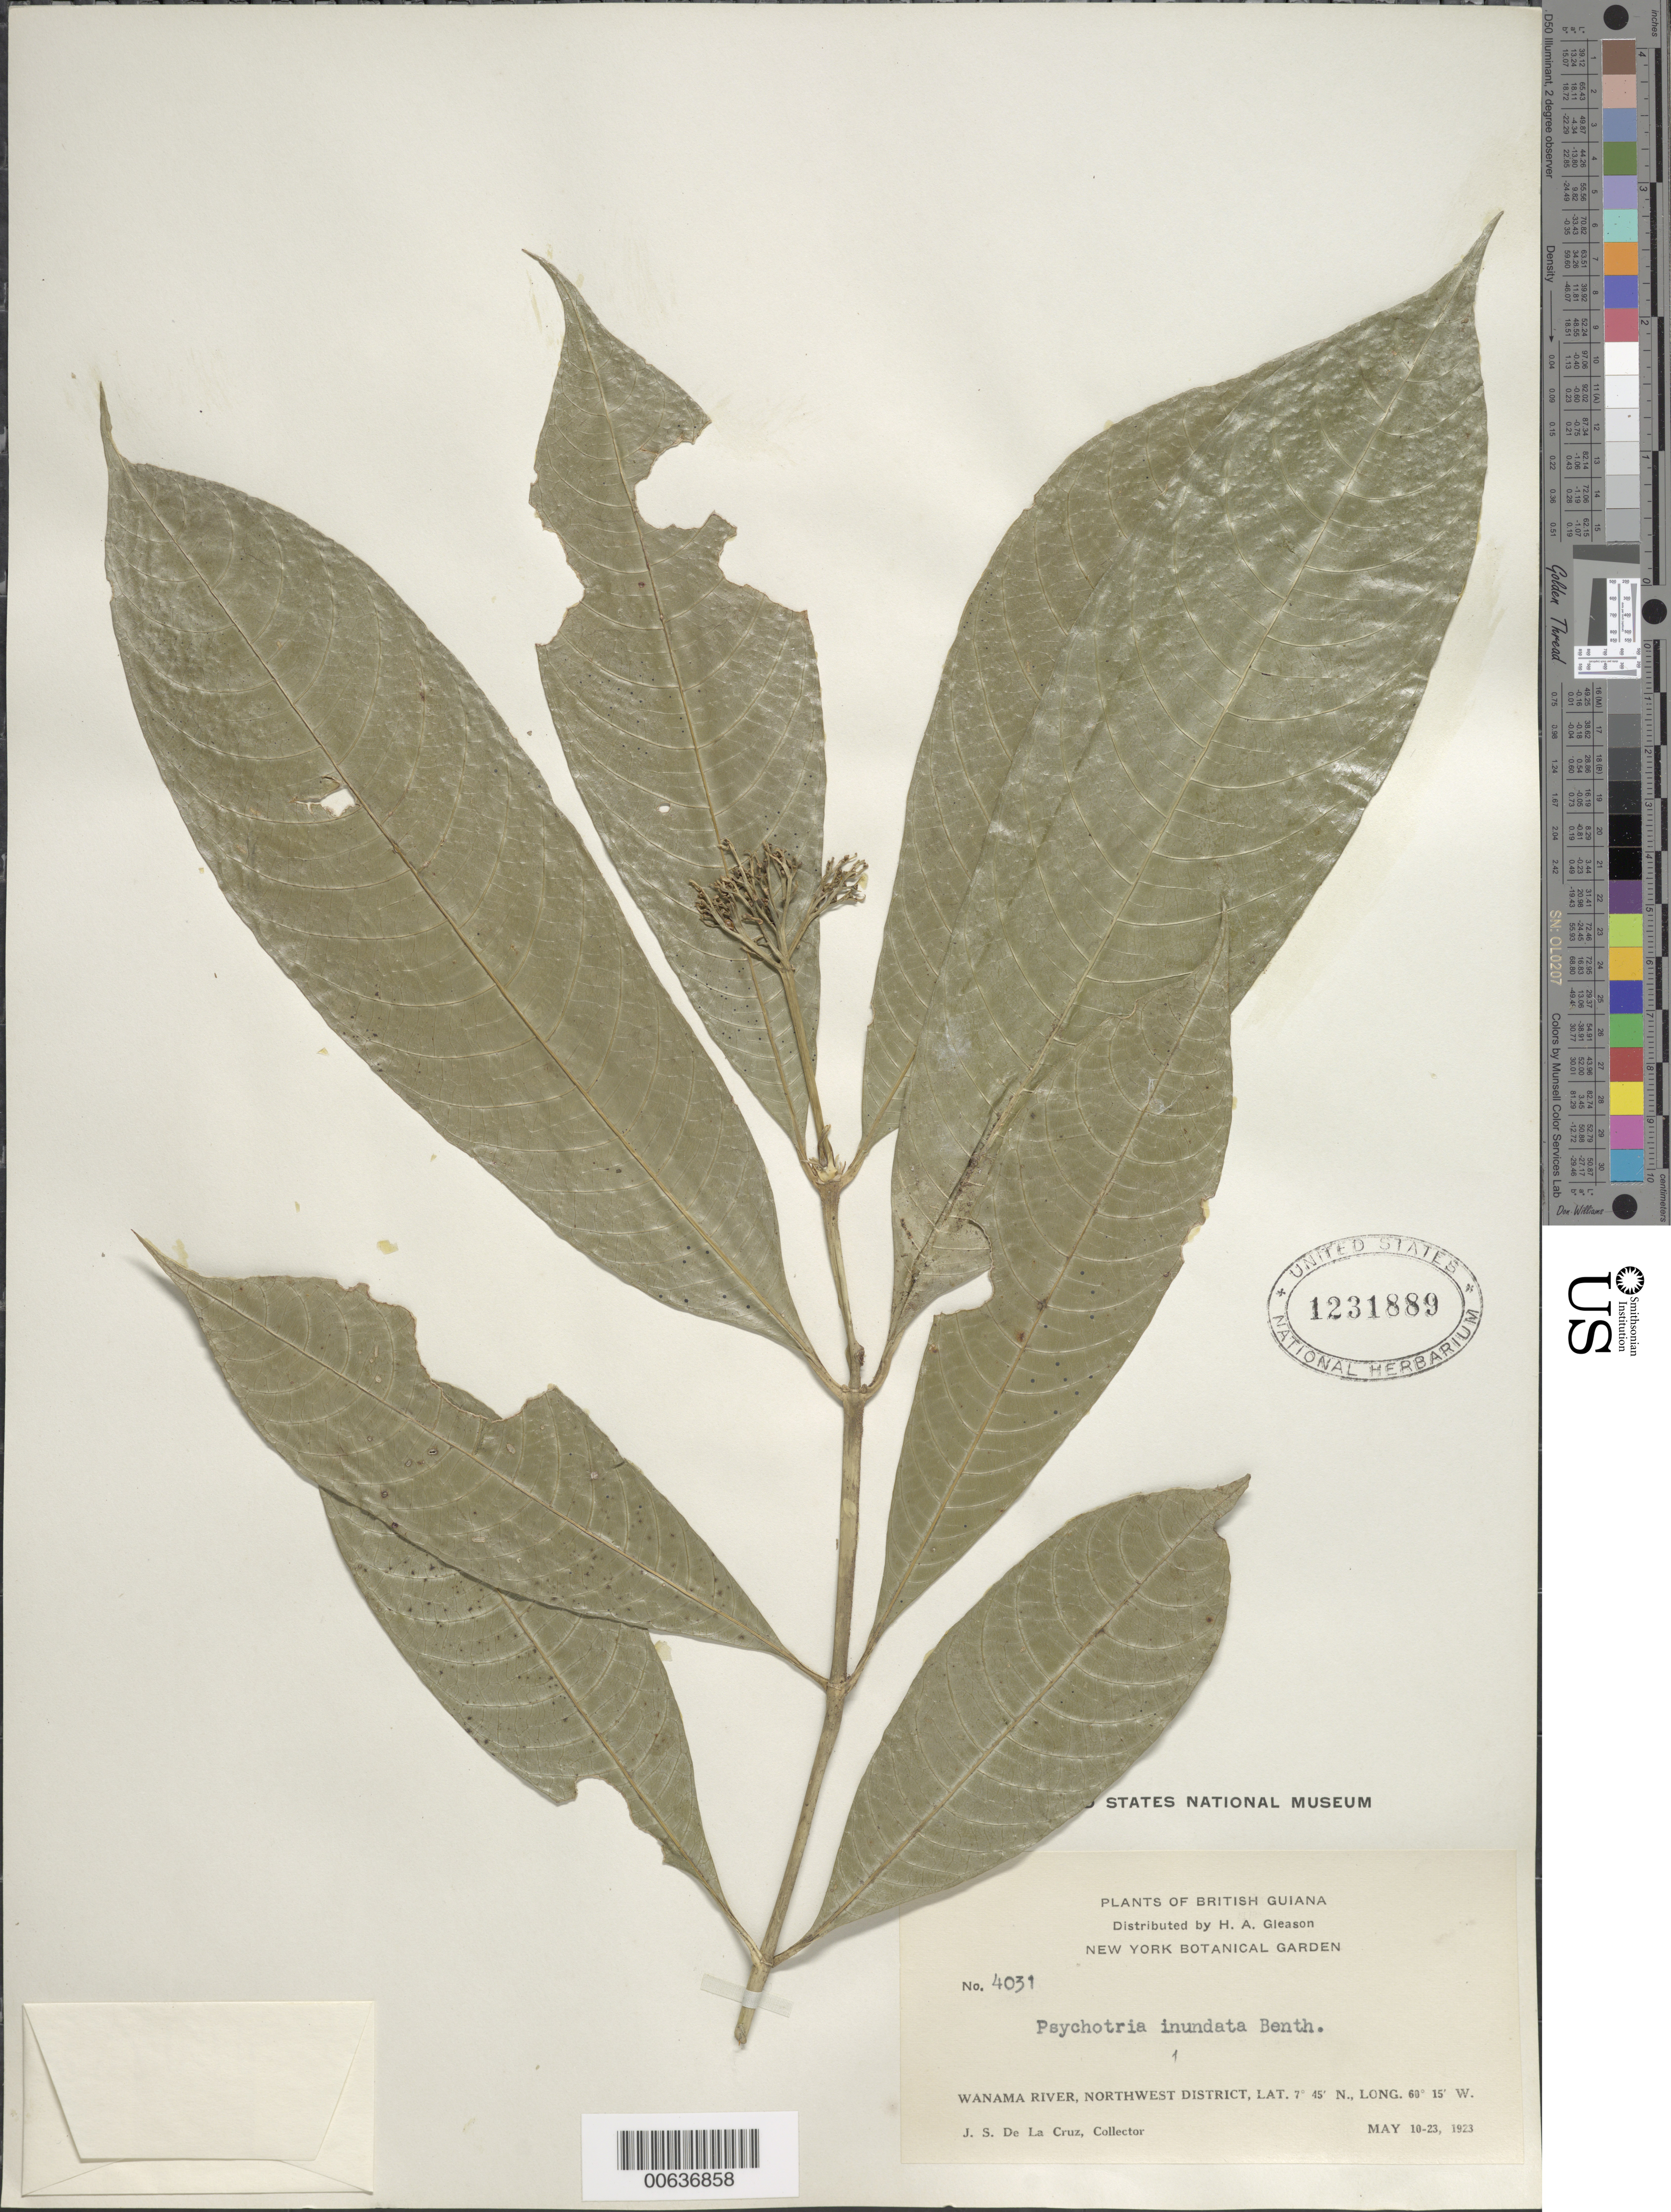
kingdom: Plantae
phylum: Tracheophyta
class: Magnoliopsida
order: Gentianales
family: Rubiaceae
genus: Palicourea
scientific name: Palicourea violacea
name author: (Aubl.) A. Rich.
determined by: Kirkbride, J. H., Jr.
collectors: J. S. de la Cruz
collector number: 4031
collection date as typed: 10-May-23 to 23-May-23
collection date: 1923-05-10/1923-05-23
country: Guyana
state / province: Barima-Waini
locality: Wanama R., NW District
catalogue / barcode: US 1231889